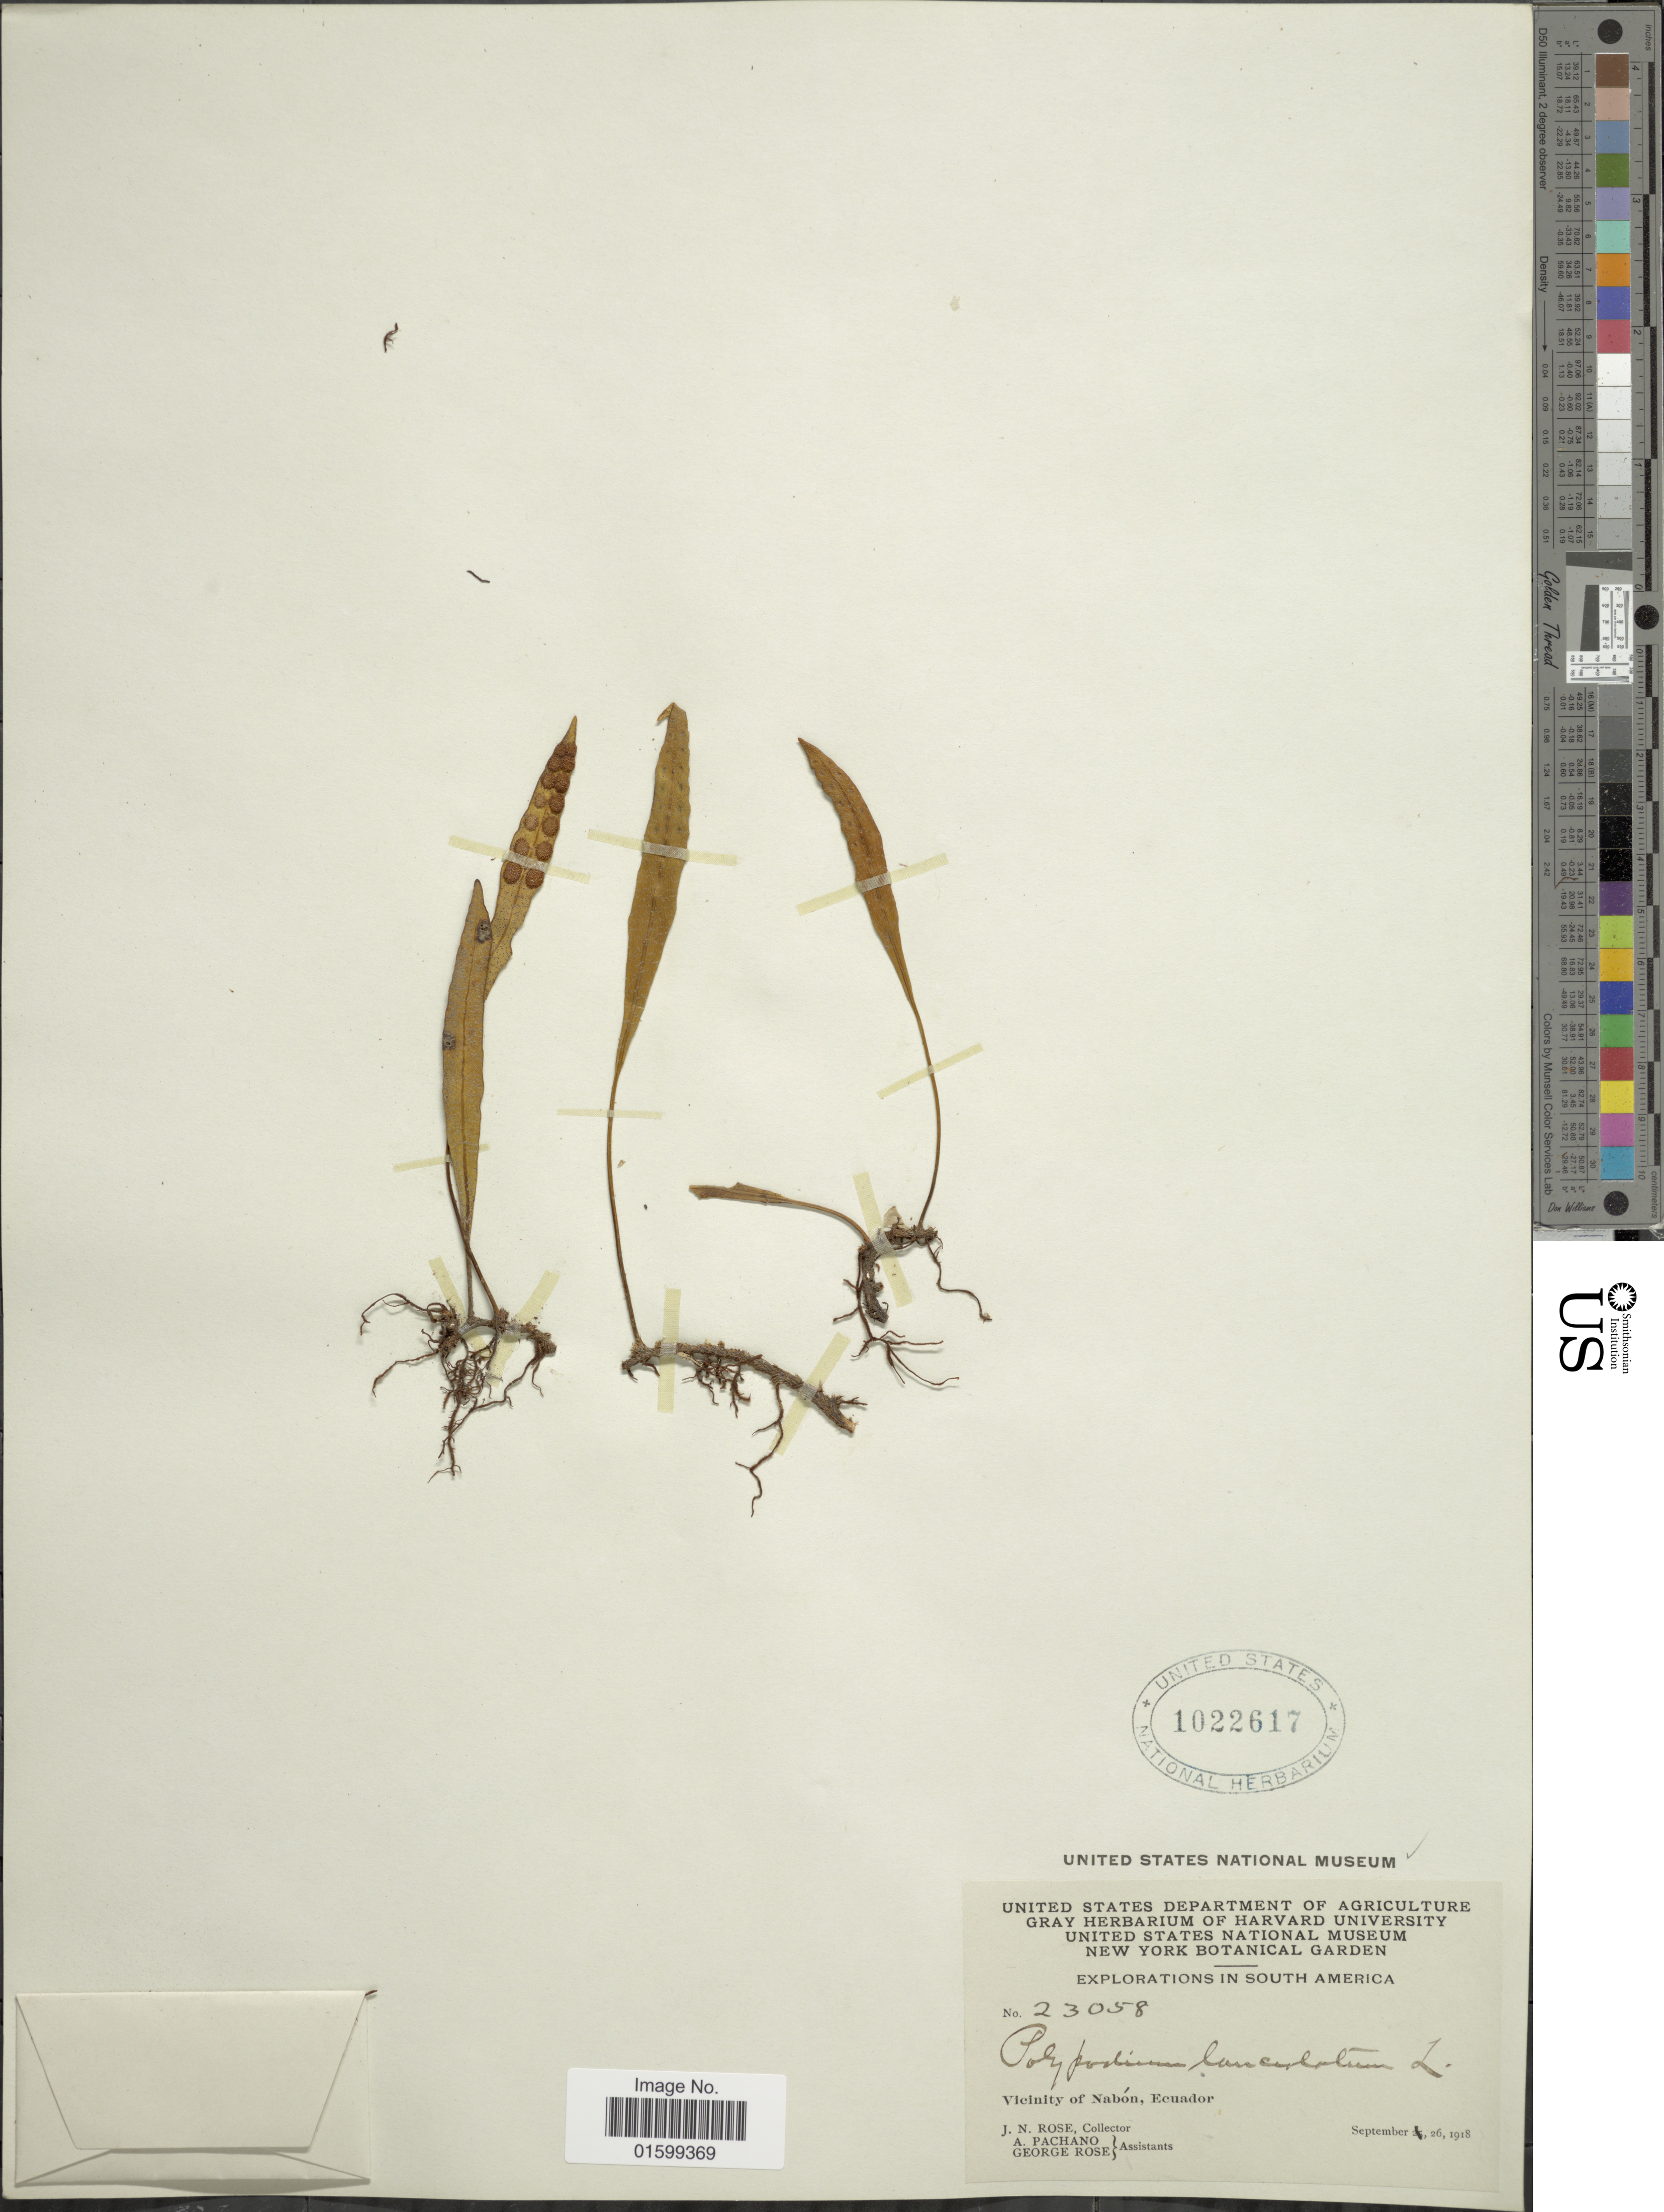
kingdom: Plantae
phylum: Tracheophyta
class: Polypodiopsida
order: Polypodiales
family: Polypodiaceae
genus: Pleopeltis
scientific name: Pleopeltis macrocarpa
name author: (Bory ex Willd.) Kaulf.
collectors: J. N. Rose, A. Pachano & G. Rose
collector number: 23058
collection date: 1918-09-26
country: Ecuador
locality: Vicinity of Nabón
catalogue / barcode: US 1022617